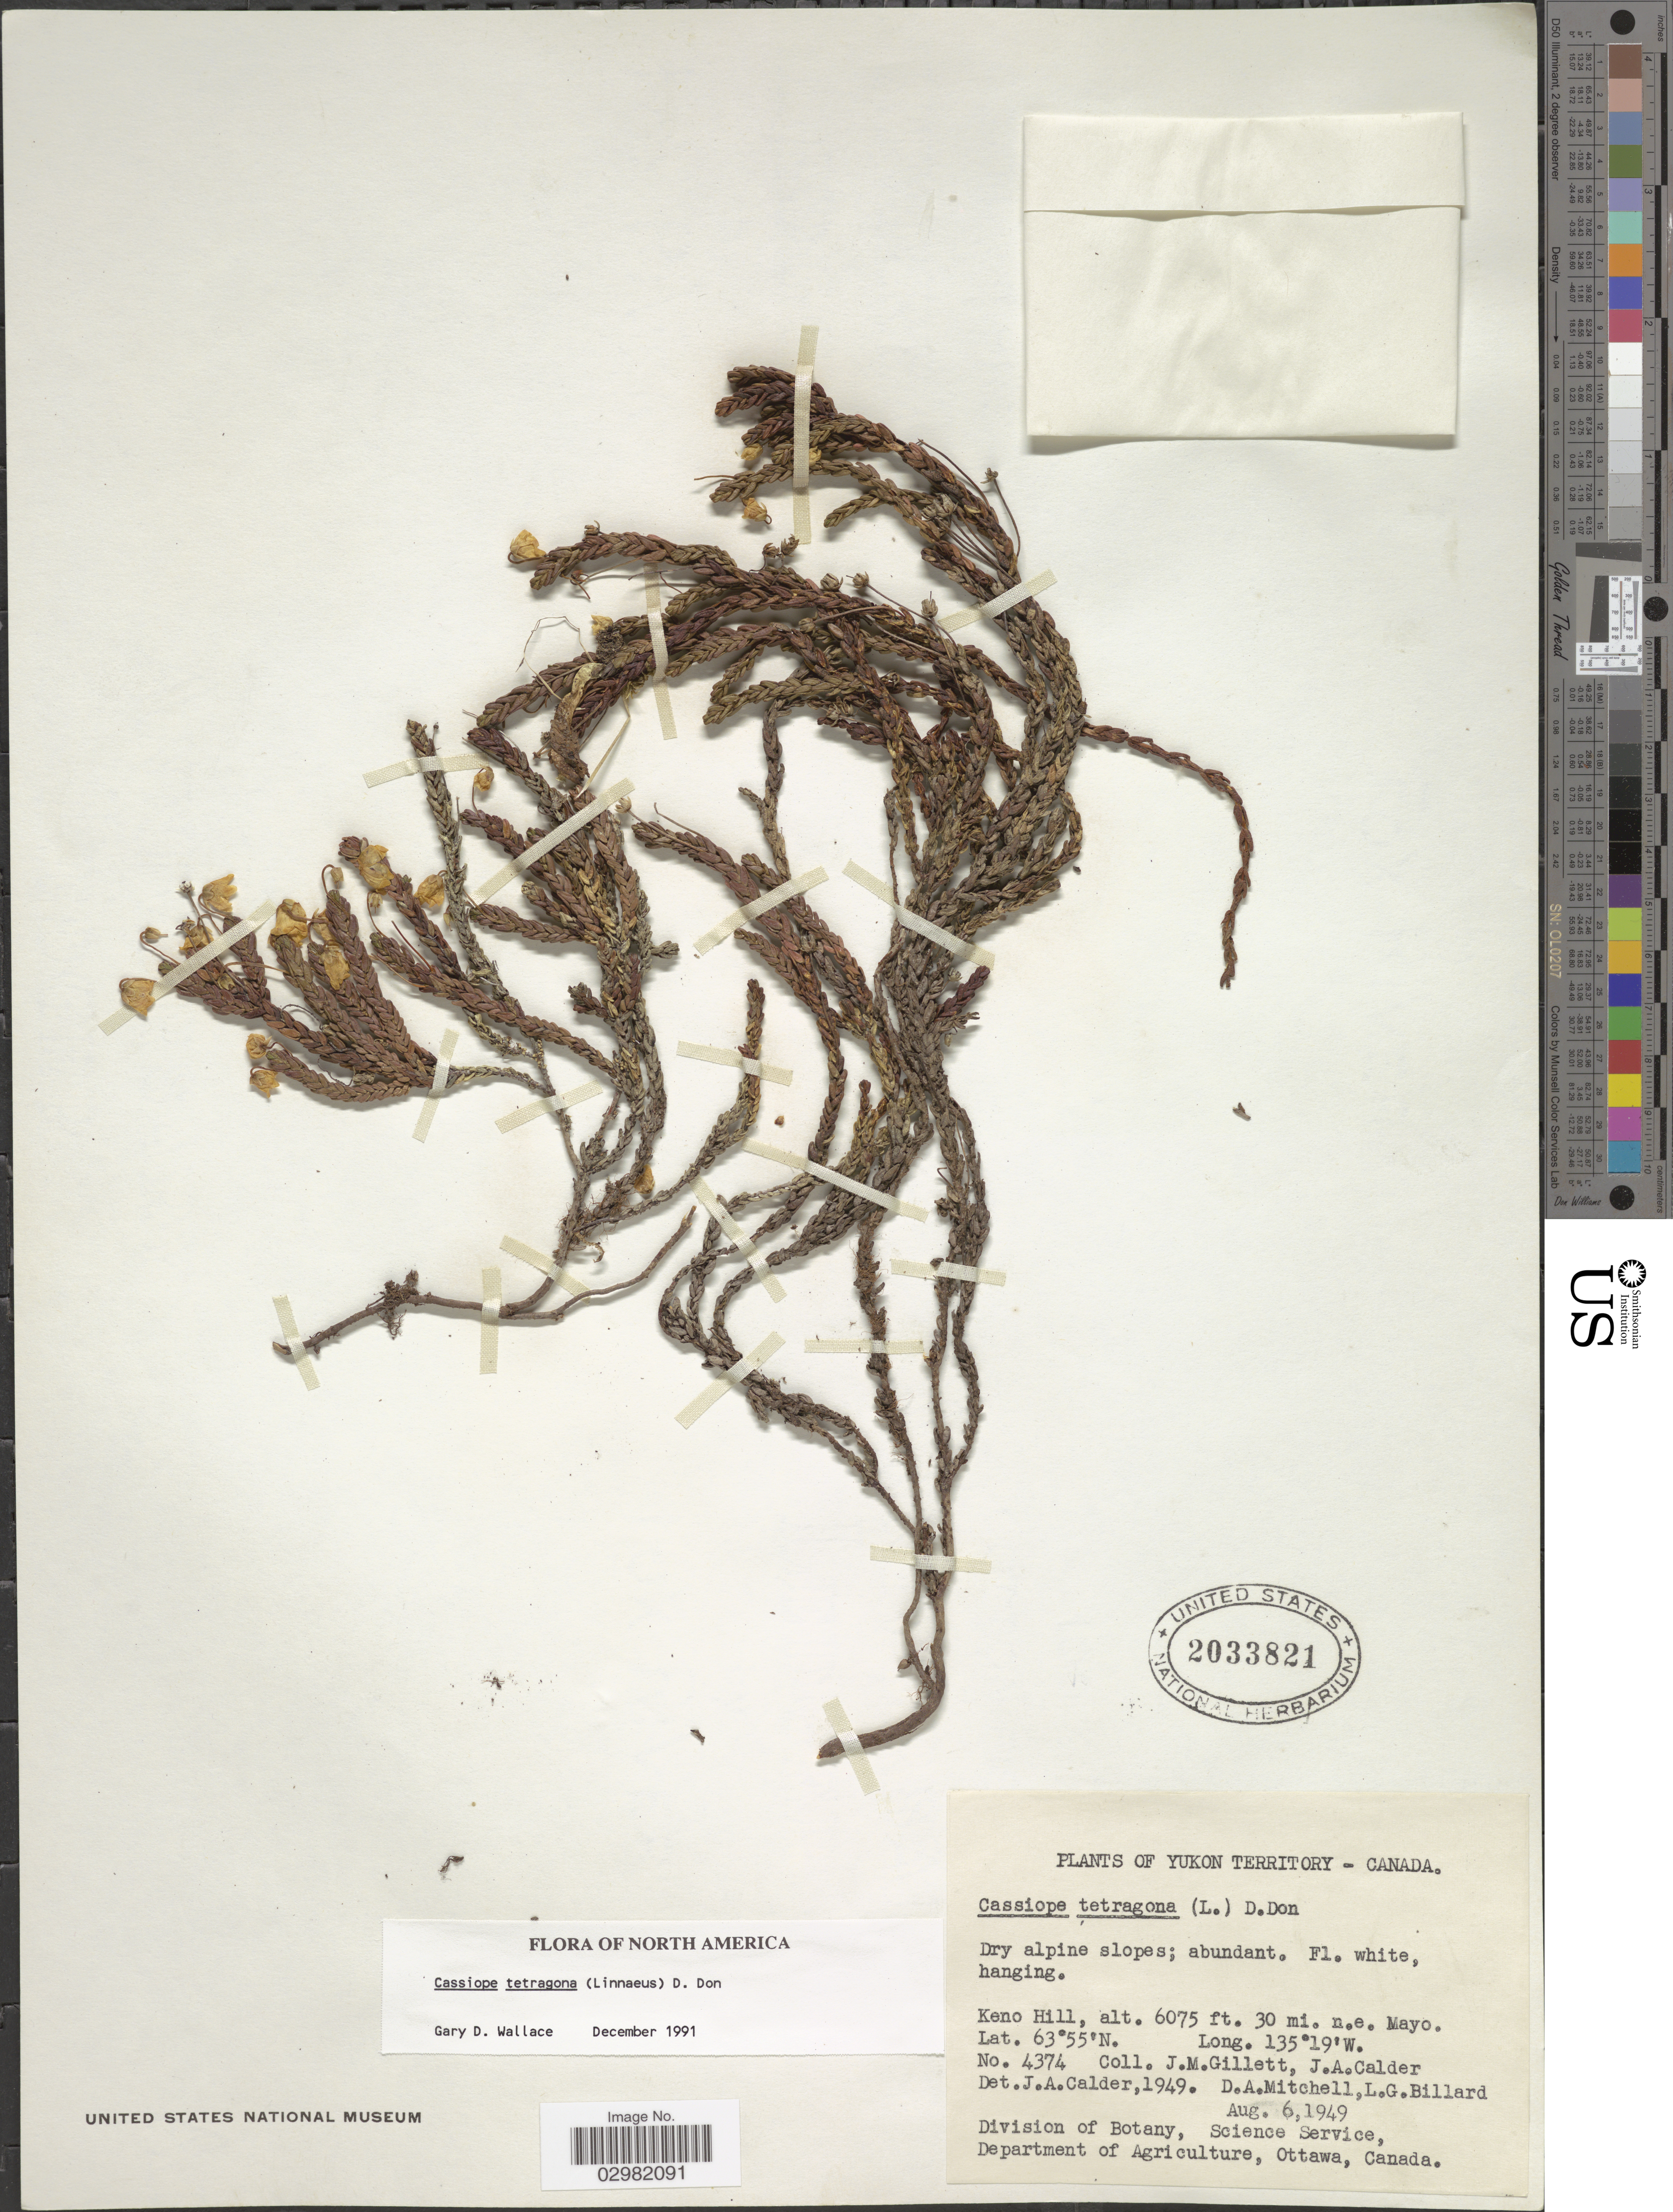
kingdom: Plantae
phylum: Tracheophyta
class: Magnoliopsida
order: Ericales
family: Ericaceae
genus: Cassiope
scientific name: Cassiope tetragona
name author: (L.) D. Don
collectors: J. M. Gillett & J. A. Calder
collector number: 4374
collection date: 1949-08-06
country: Canada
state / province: Yukon Territory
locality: Keno Hill, 30 mi. n.e. Mayo.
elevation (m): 1852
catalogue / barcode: US 2033821